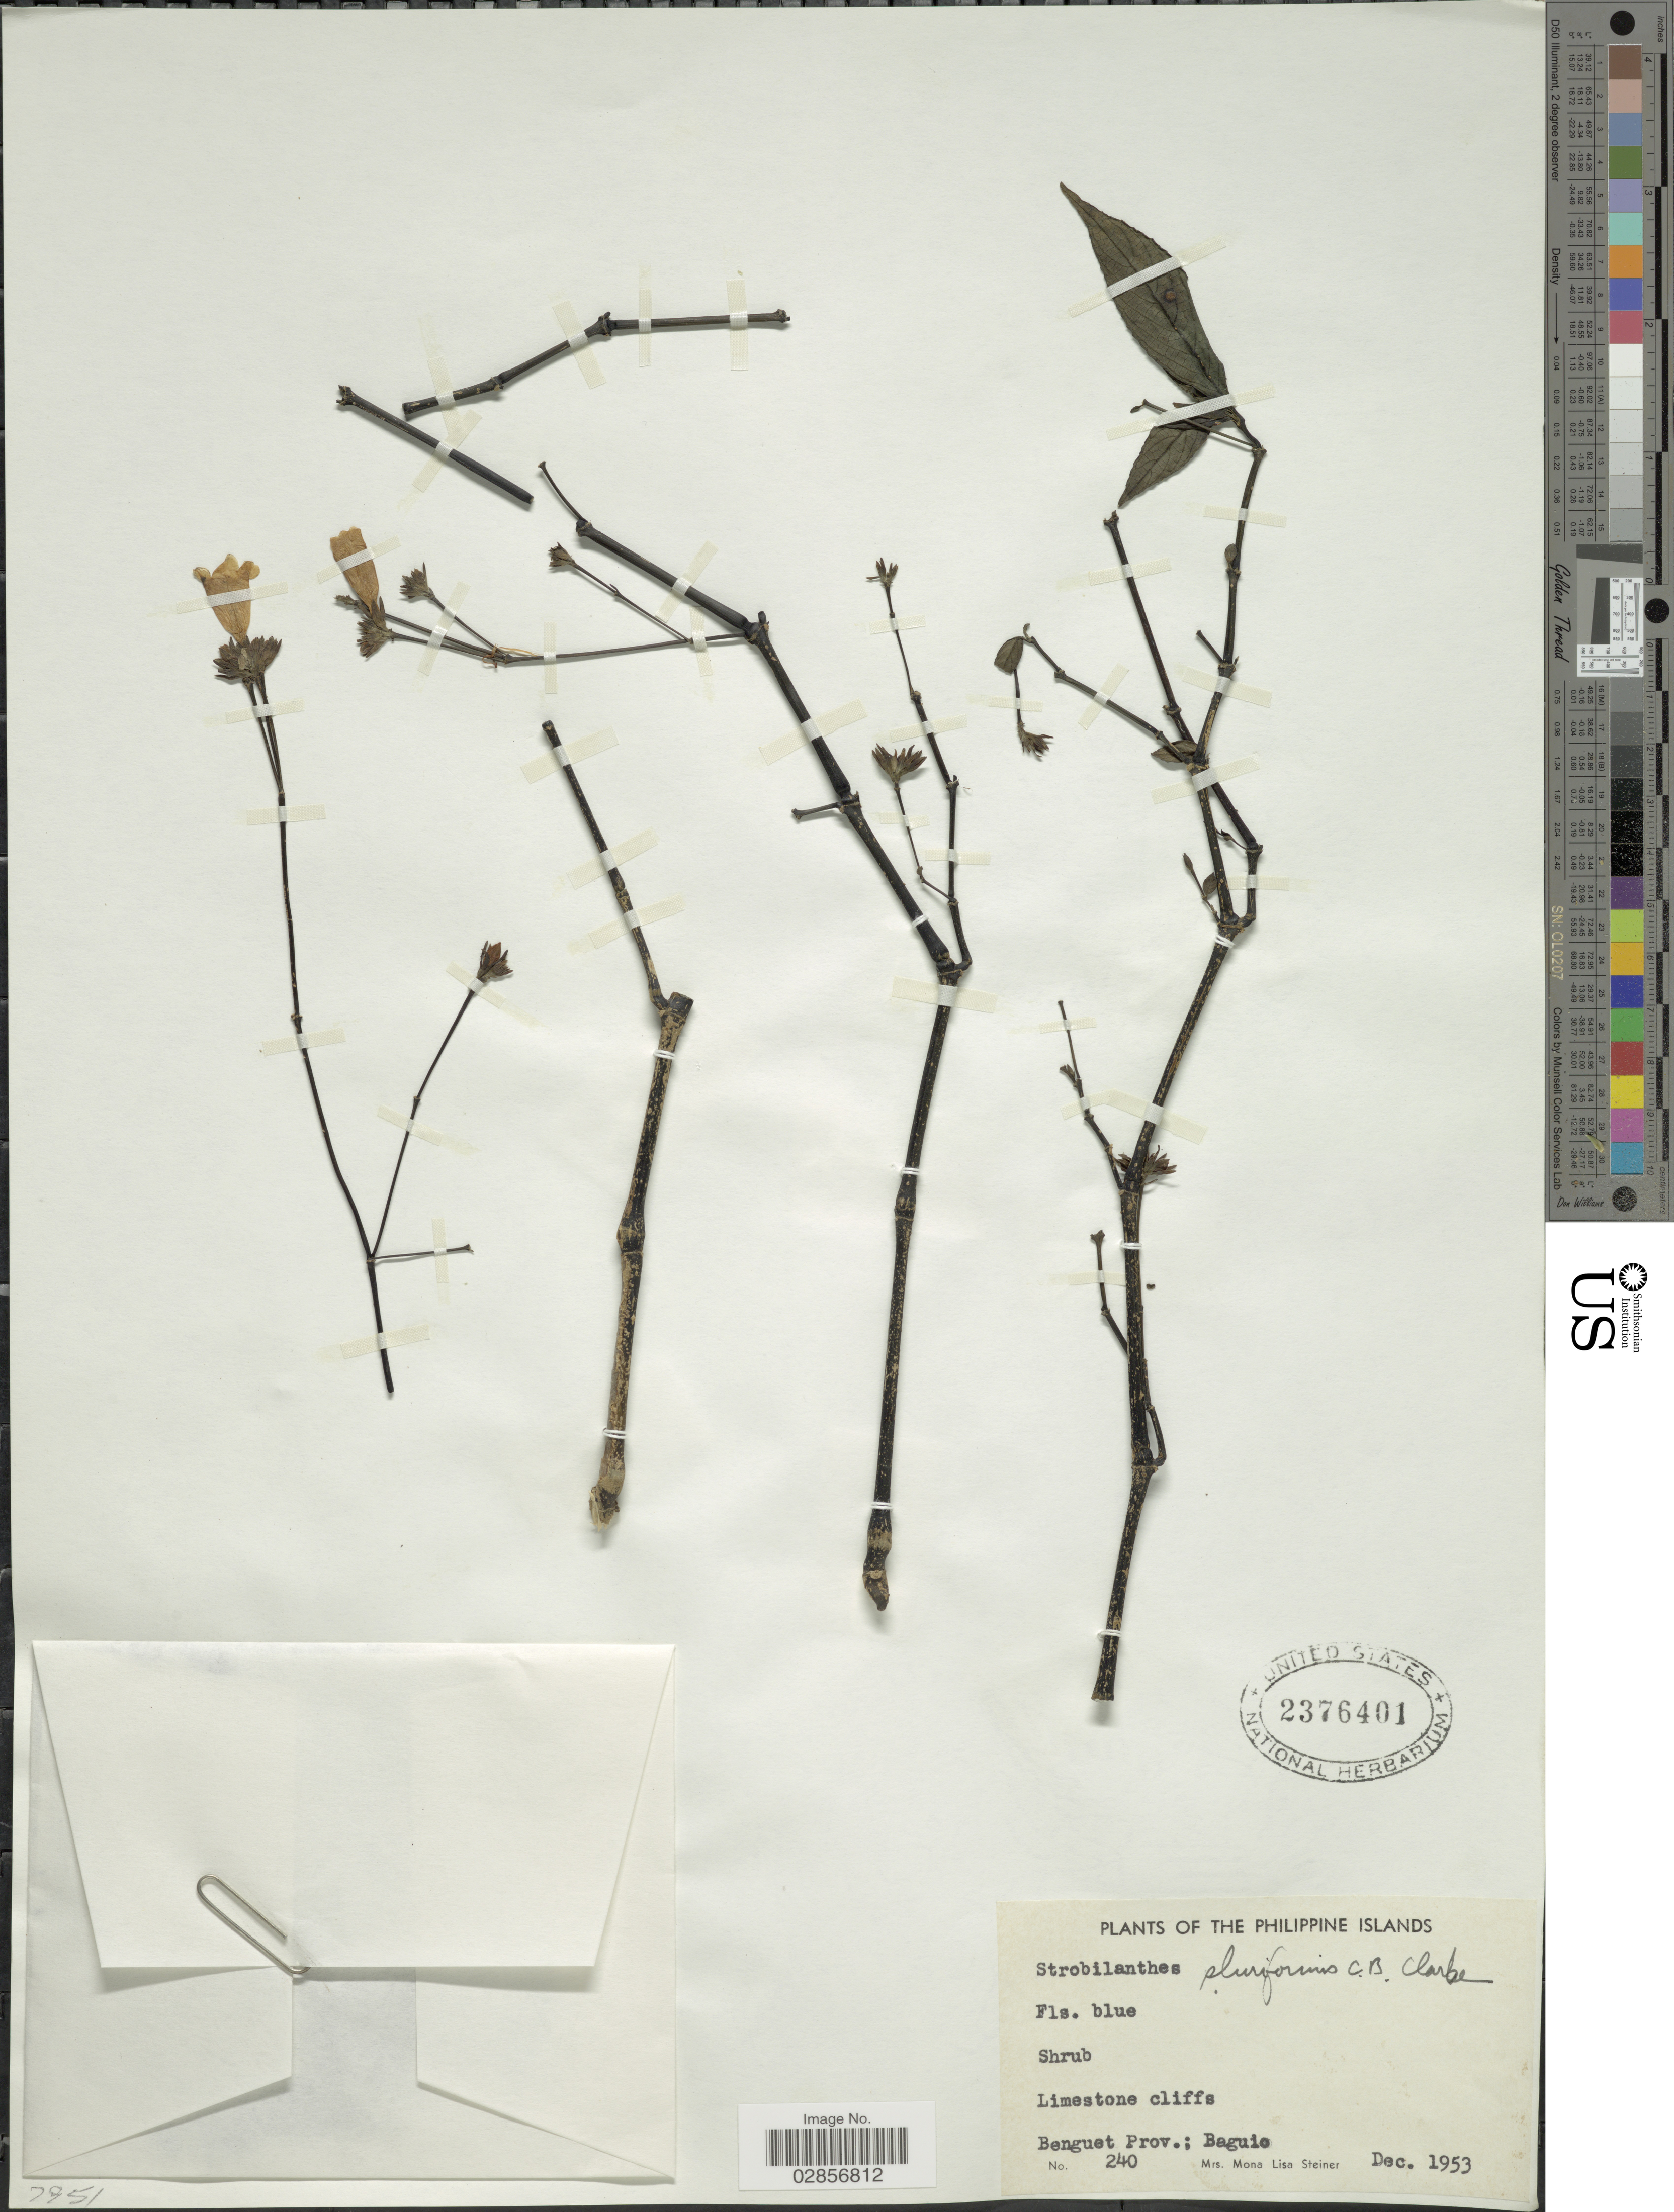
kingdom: Plantae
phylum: Tracheophyta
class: Magnoliopsida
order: Lamiales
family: Acanthaceae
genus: Strobilanthes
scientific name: Strobilanthes pluriformis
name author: C.B. Clarke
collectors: M. Steiner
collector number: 240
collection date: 1953-12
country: Philippines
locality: Benguet Prov.: Baguio.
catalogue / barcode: US 2376401